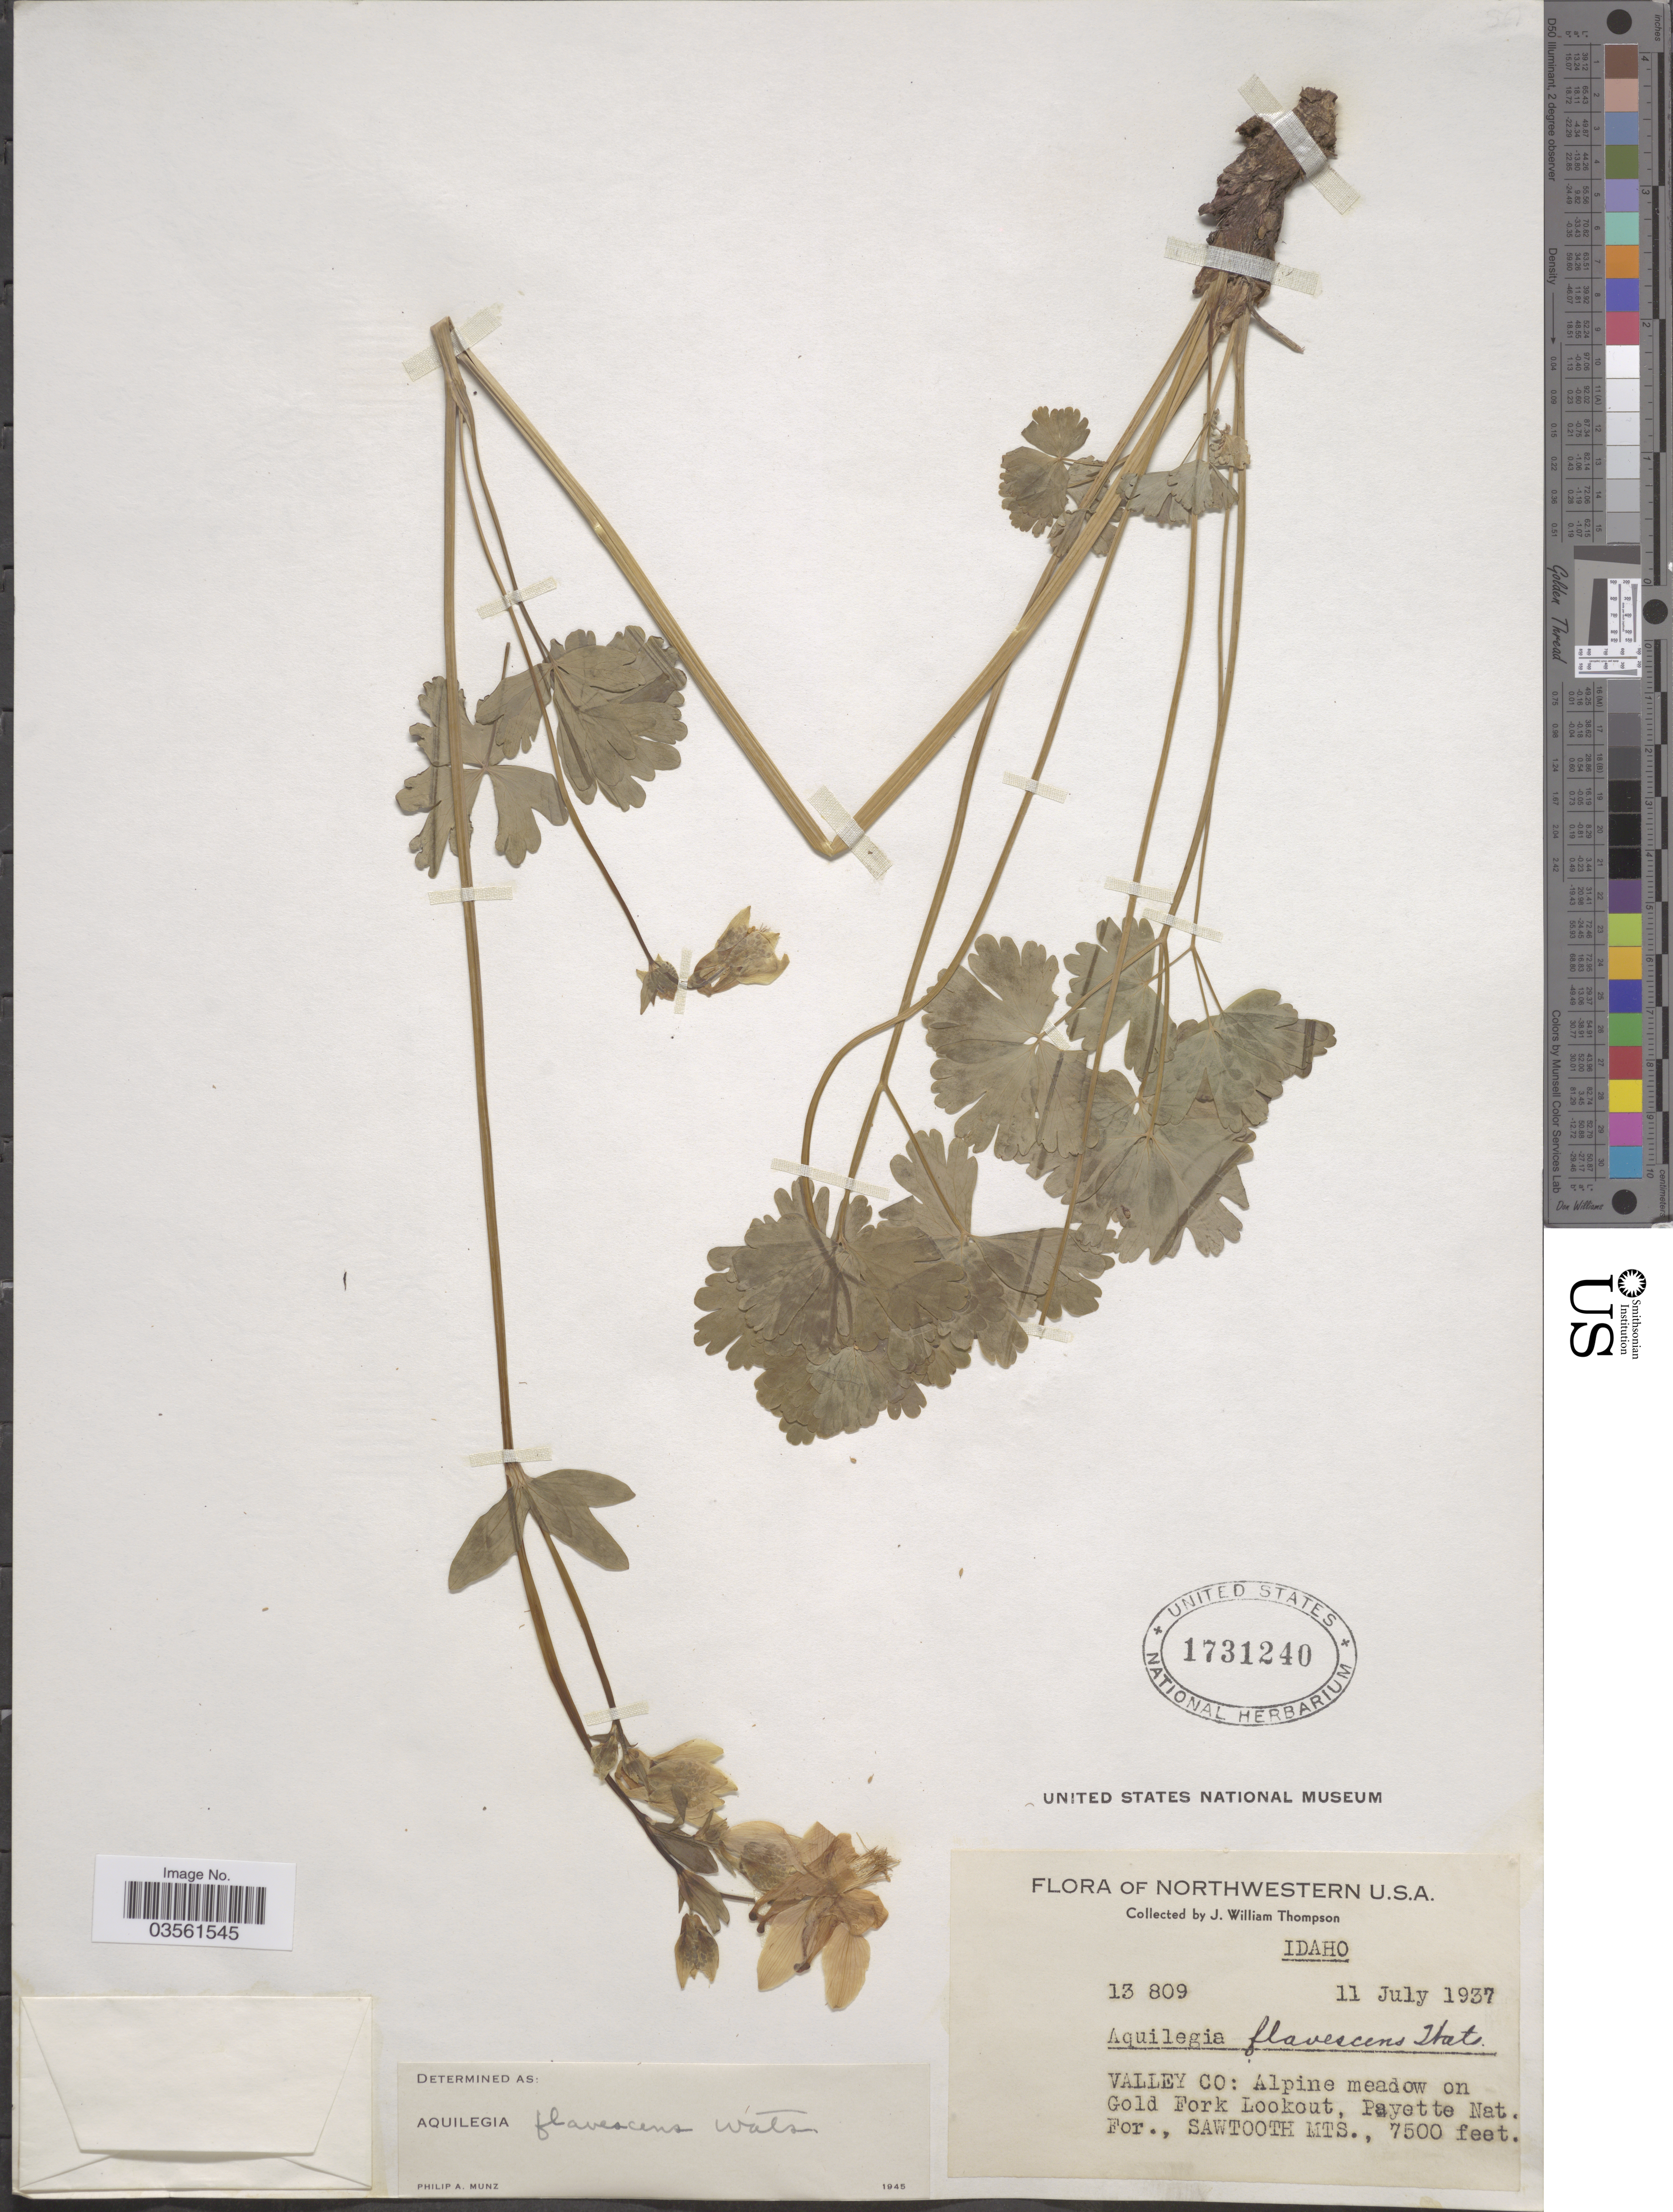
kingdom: Plantae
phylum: Tracheophyta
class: Magnoliopsida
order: Ranunculales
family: Ranunculaceae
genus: Aquilegia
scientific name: Aquilegia flavescens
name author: S. Watson in C. King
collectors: J. W. Thompson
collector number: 13809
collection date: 1937-07-11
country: United States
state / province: Idaho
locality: Northwestern U.S.A. Valley Co: Alpine meadow on Gold Fork Lookout, Payette Nat. For., Sawtooth Mts.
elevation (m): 2286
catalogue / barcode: US 1731240